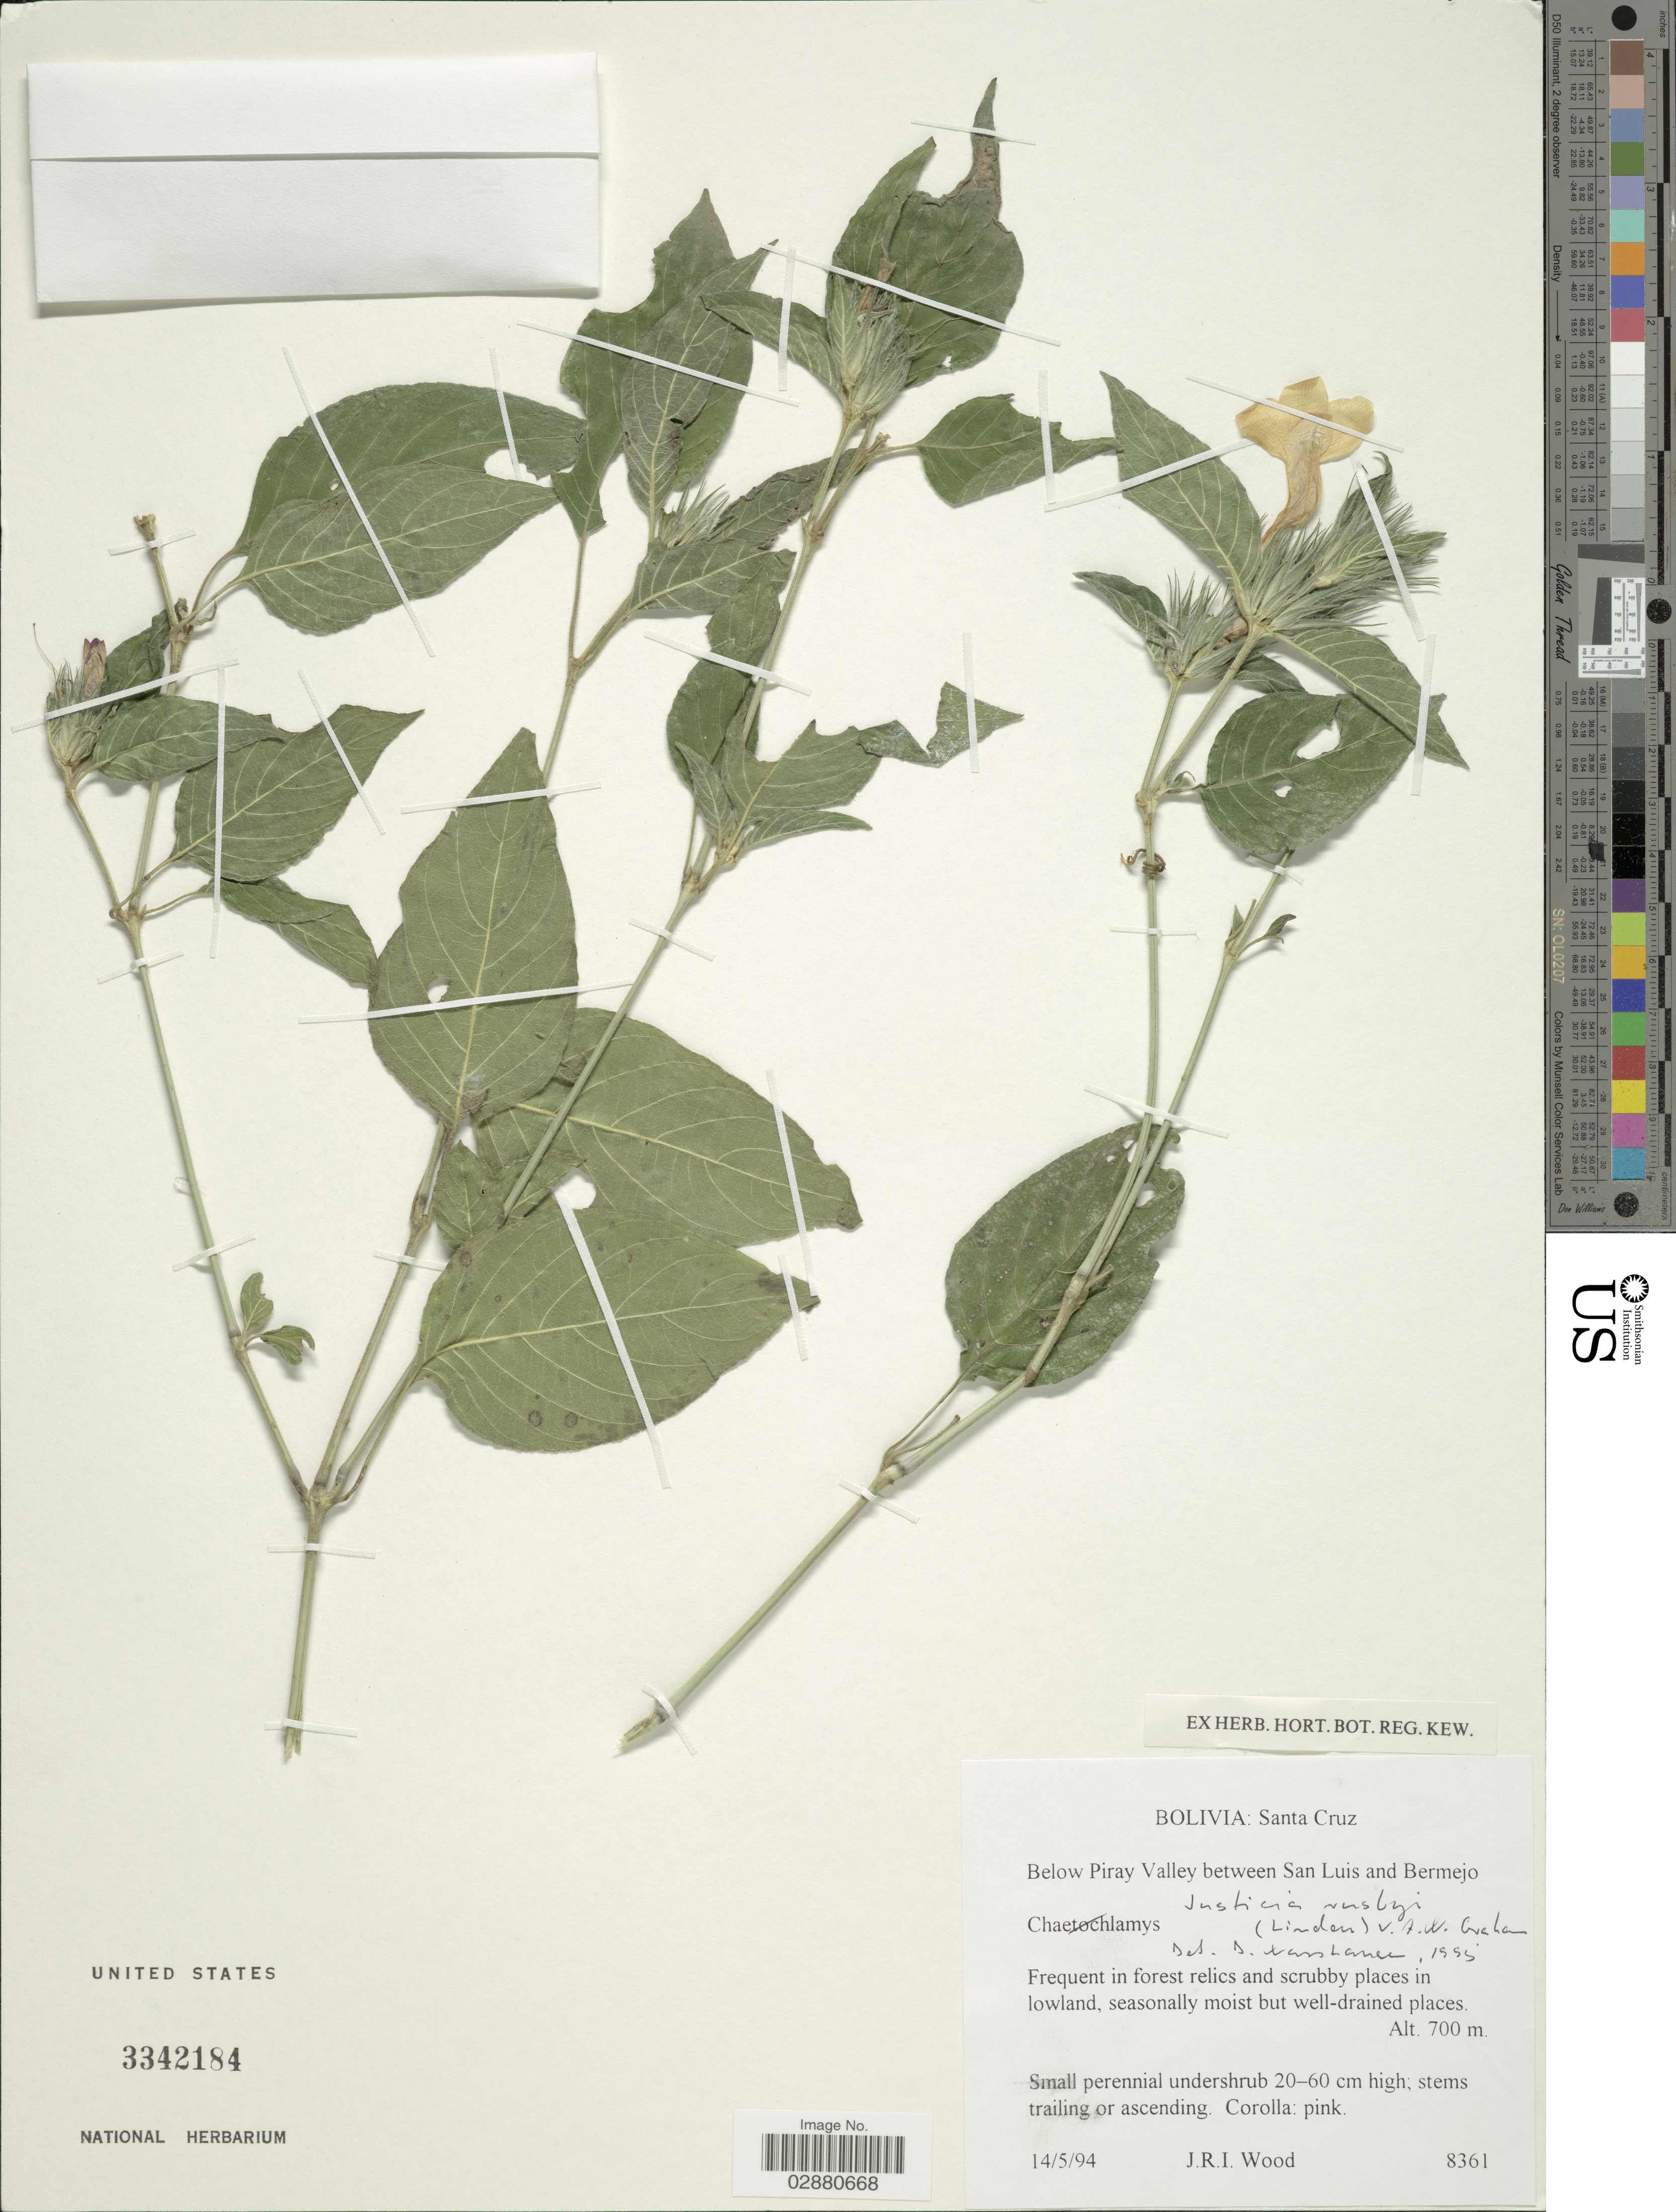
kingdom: Plantae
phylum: Tracheophyta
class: Magnoliopsida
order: Lamiales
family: Acanthaceae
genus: Justicia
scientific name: Justicia rusbyi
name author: (Lindau) V.A.W. Graham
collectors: J. R. I. Wood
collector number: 8361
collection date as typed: Transcribed d/m/y: 14/5/94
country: Bolivia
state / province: Santa Cruz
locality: Below Piray Valley between San Luis and Bermejo.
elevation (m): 700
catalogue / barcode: US 3342184